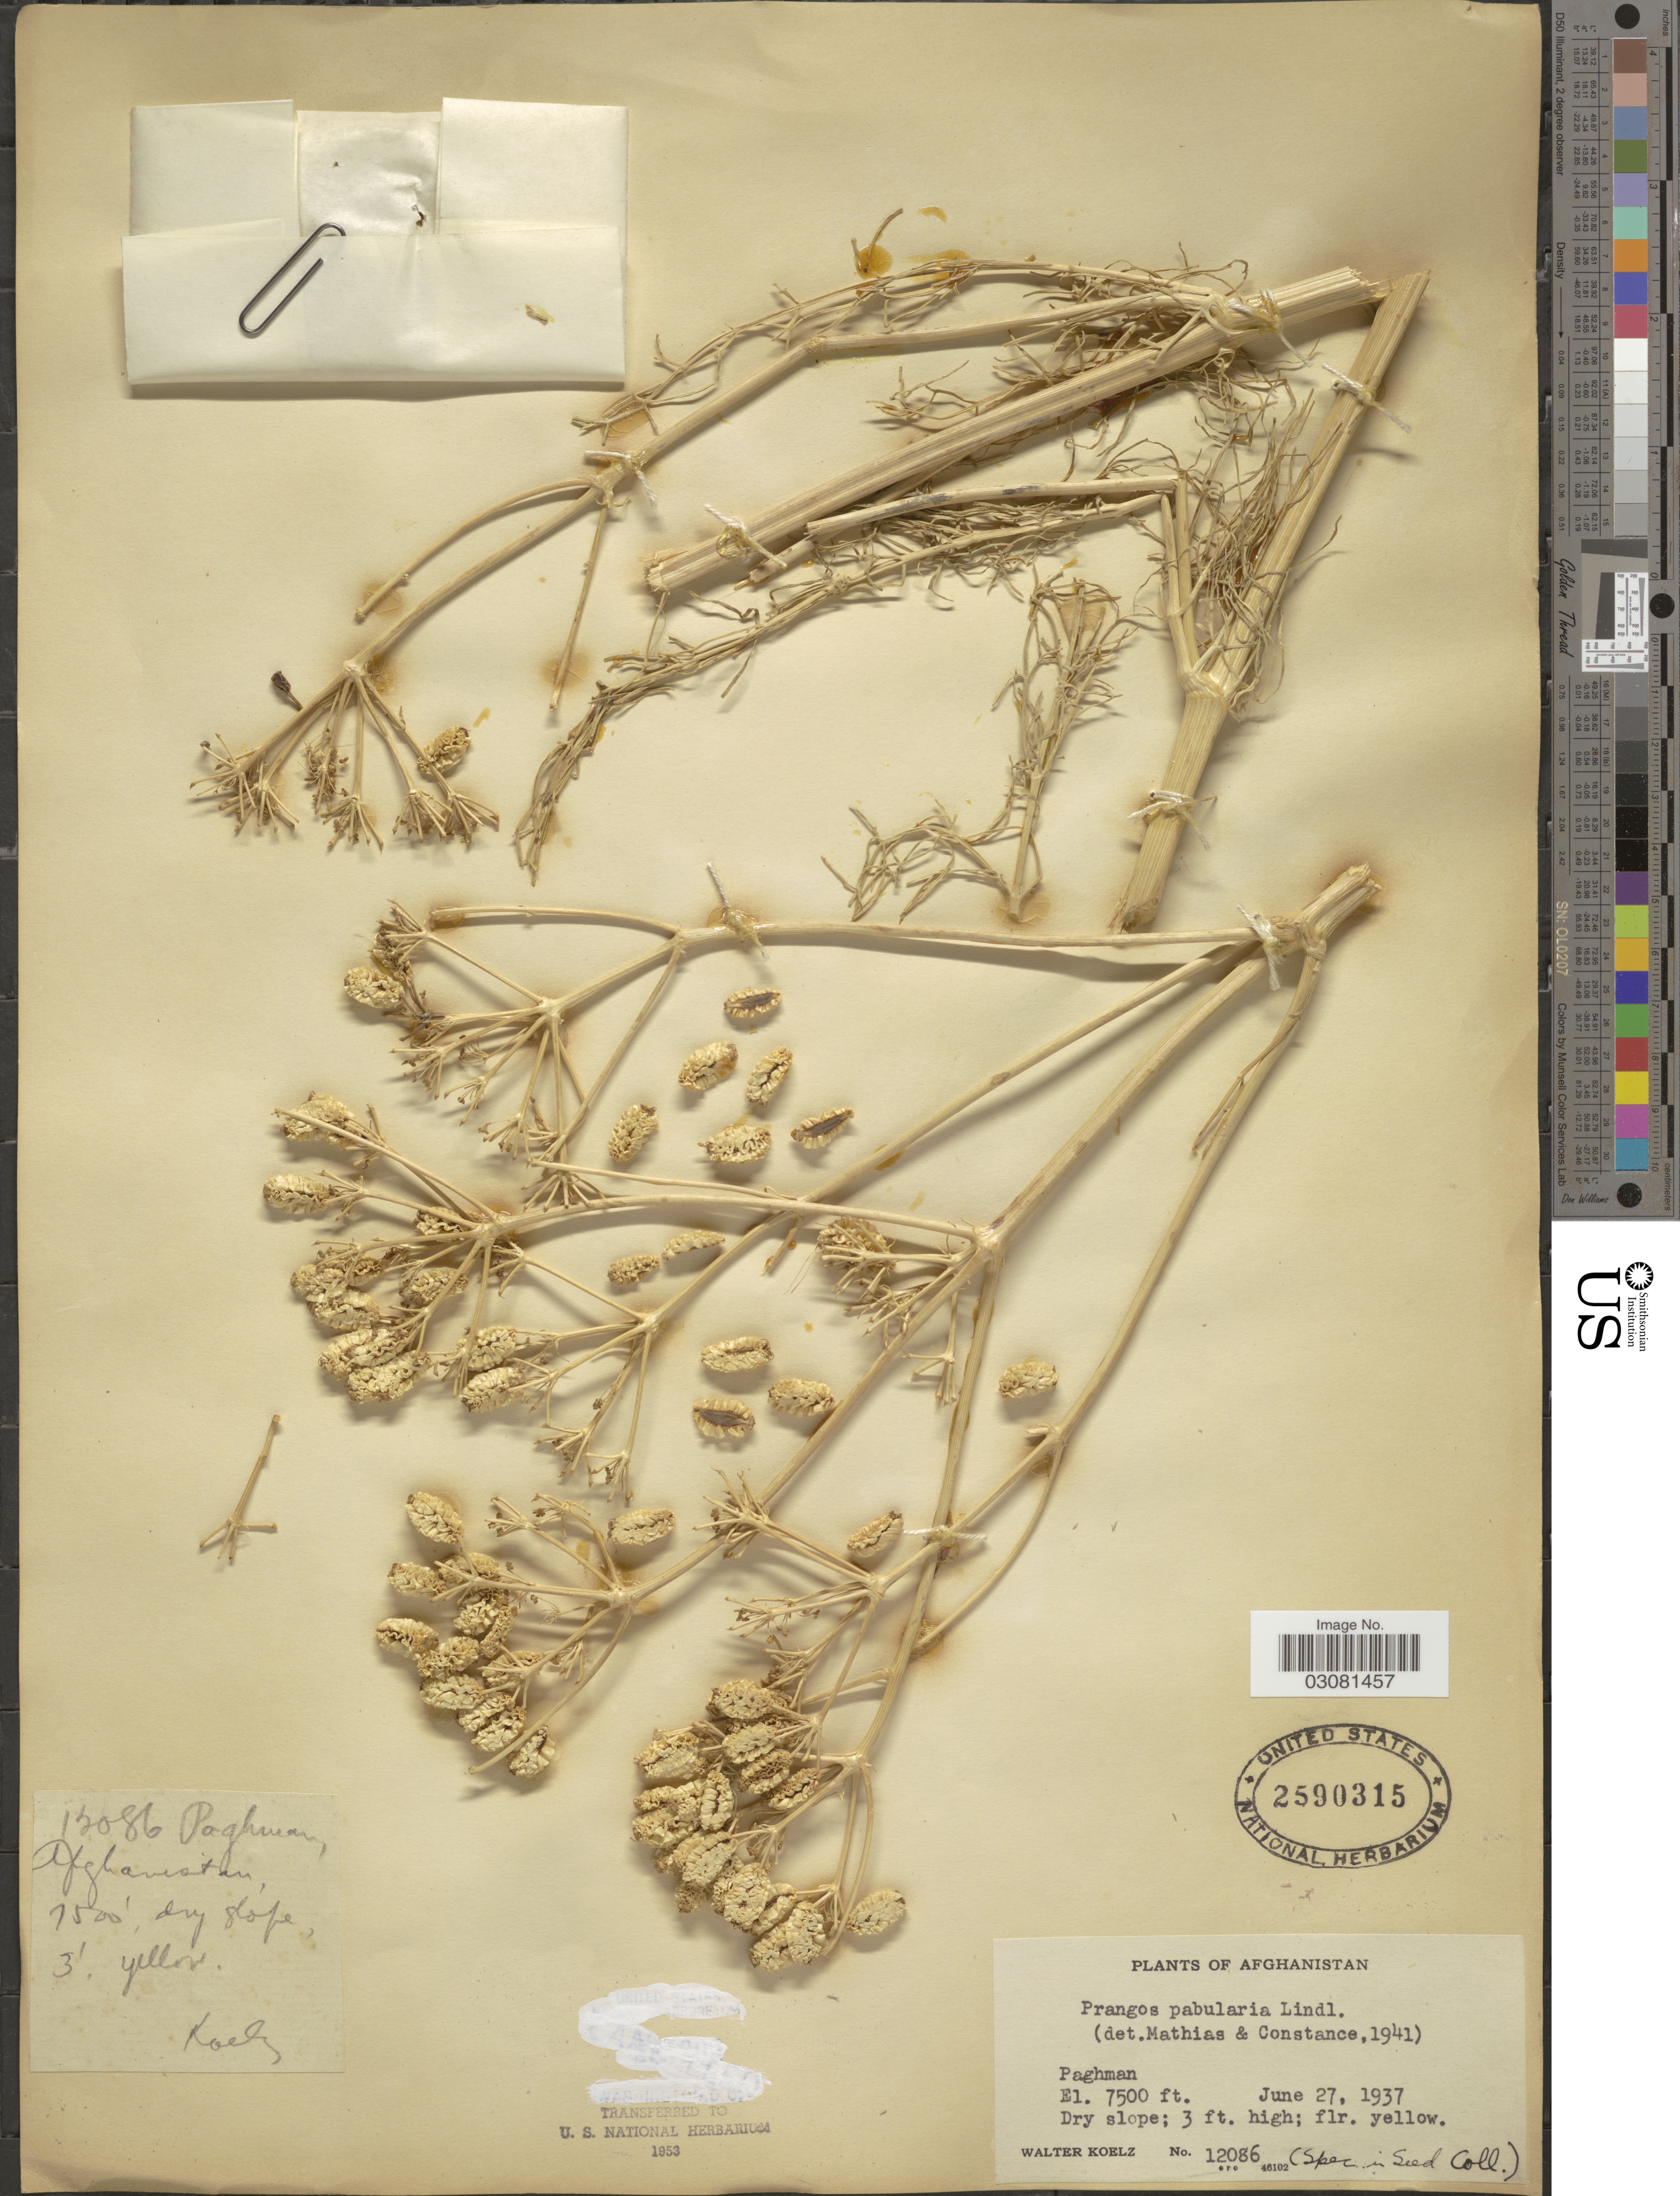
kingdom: Plantae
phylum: Tracheophyta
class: Magnoliopsida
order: Apiales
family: Apiaceae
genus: Prangos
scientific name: Prangos pabularia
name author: Lindl.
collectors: W. N. Koelz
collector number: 12086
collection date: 1937-06-27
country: Afghanistan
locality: Paghman.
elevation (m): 2286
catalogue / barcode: US 2590315